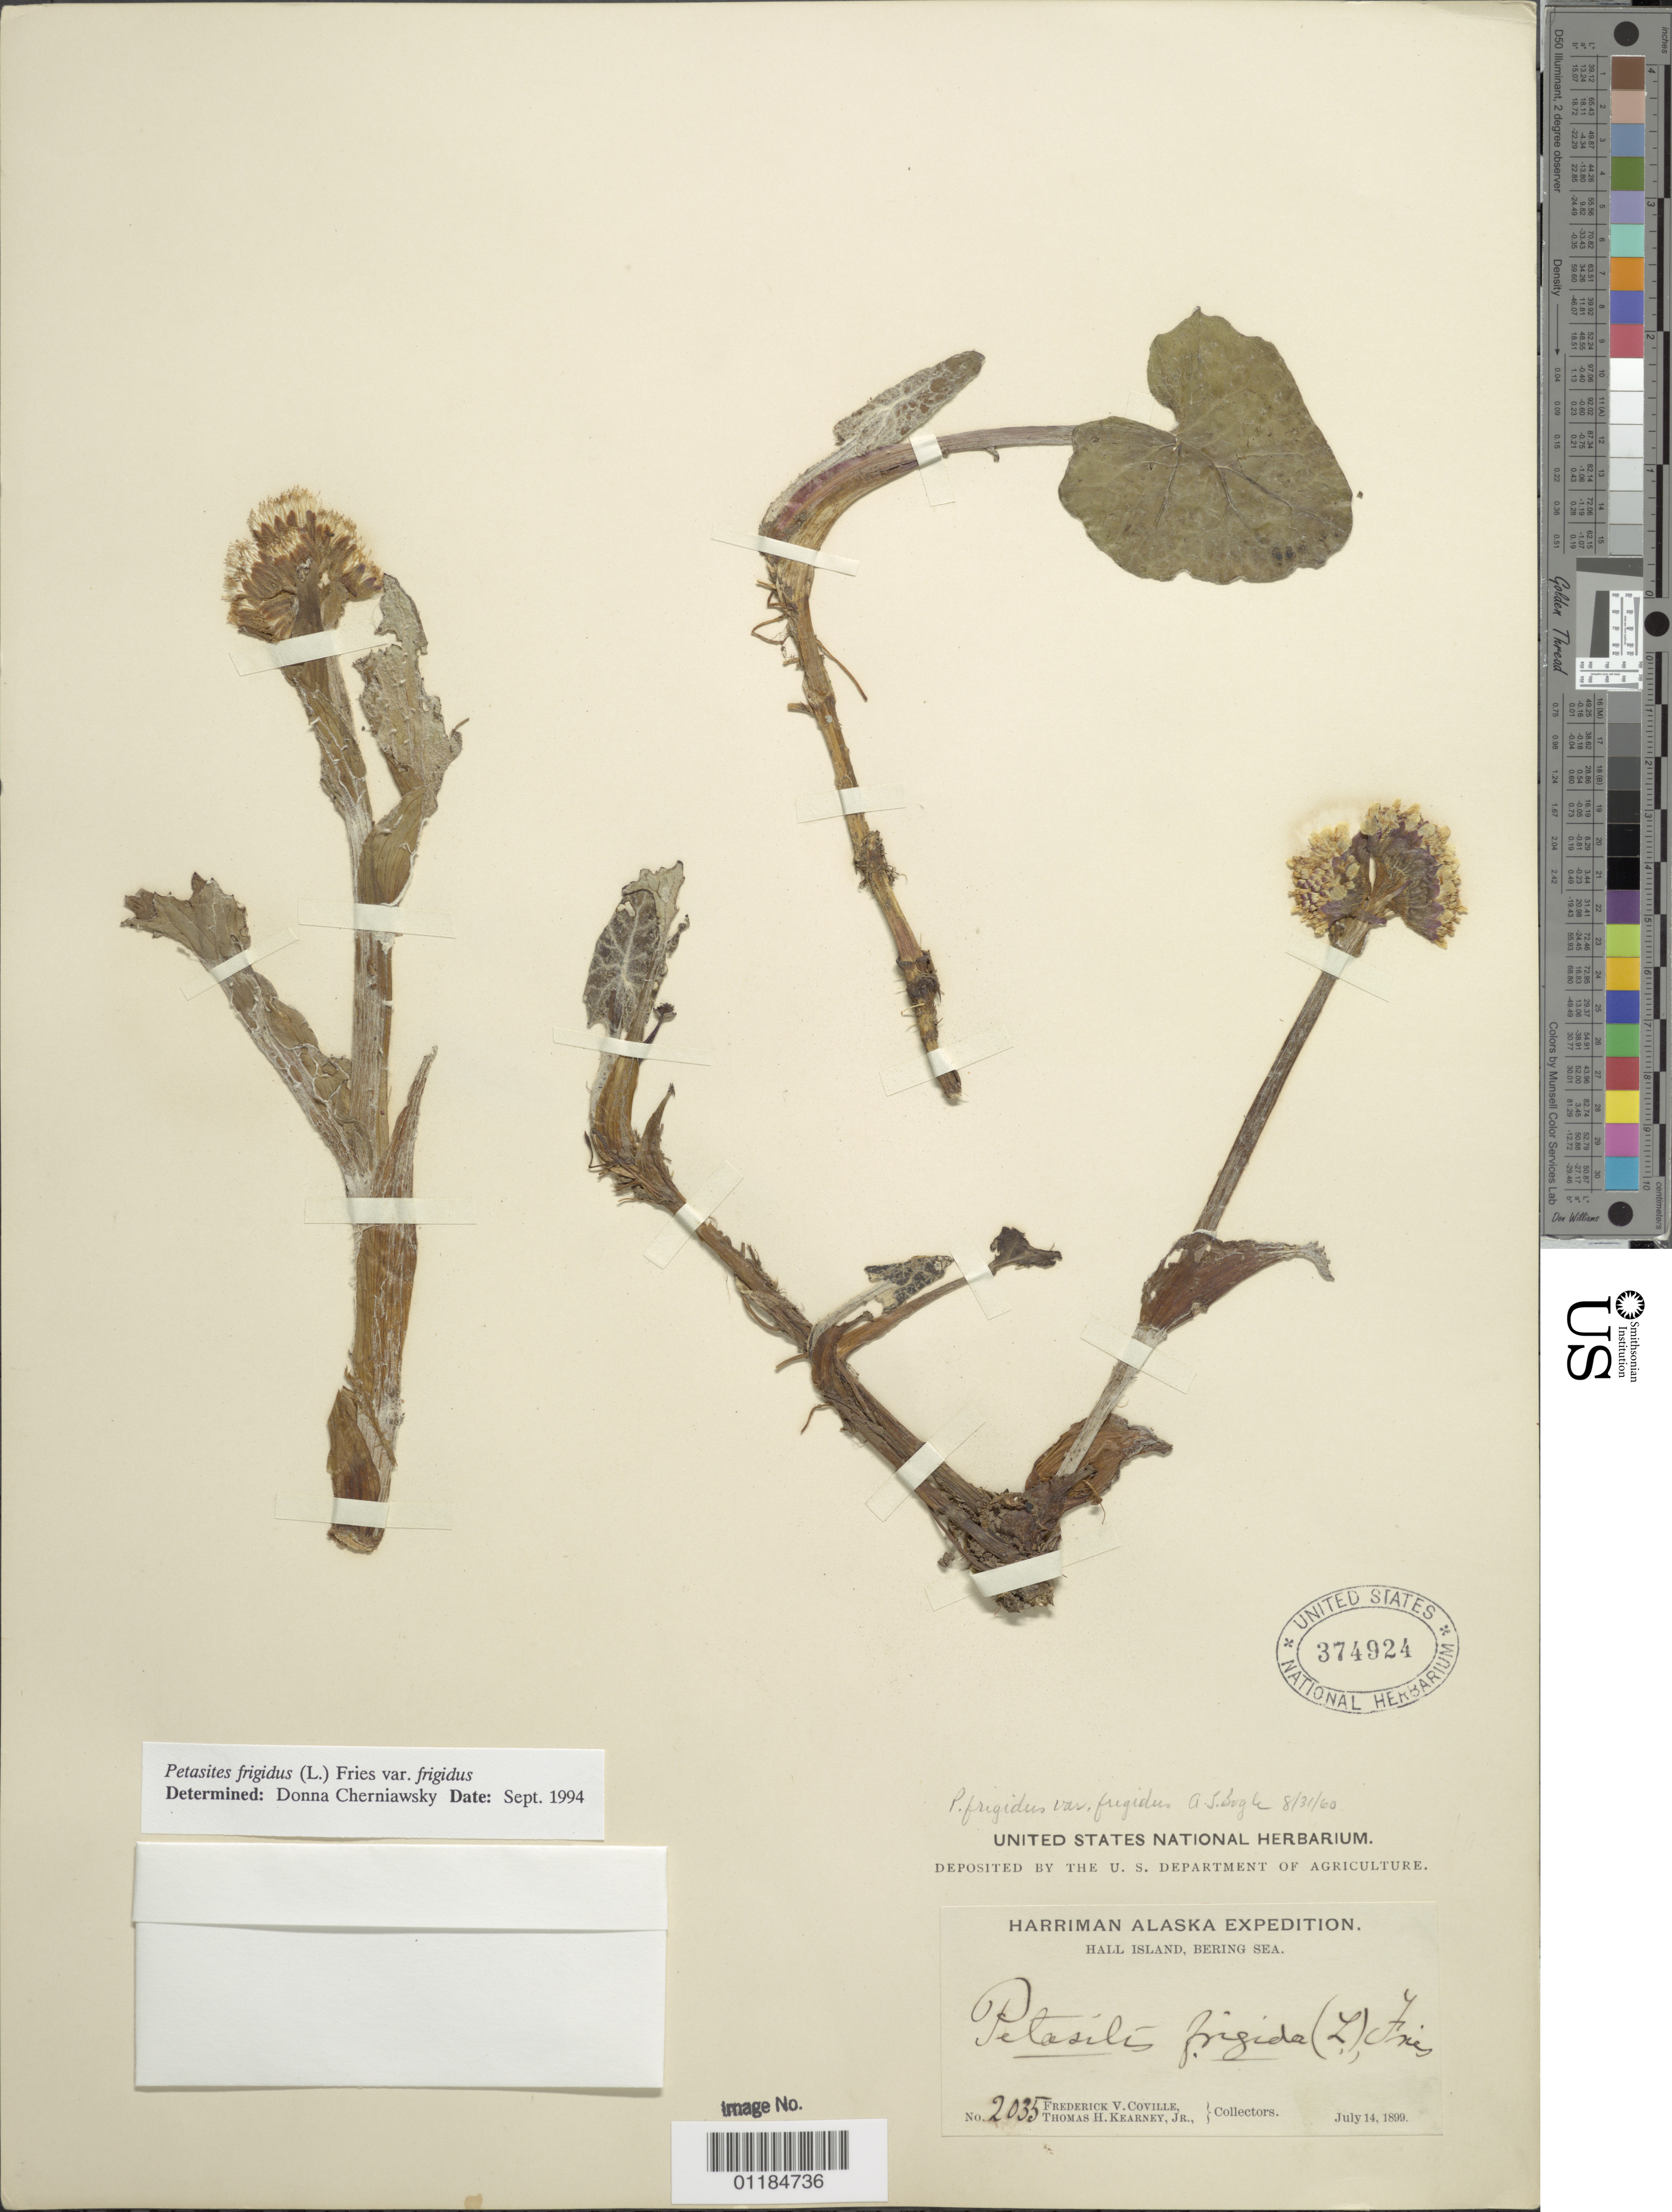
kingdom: Plantae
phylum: Tracheophyta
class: Magnoliopsida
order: Asterales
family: Asteraceae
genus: Petasites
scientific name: Petasites frigidus var. frigidus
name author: (L.) Fr.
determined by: Cherniawsky, Donna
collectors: F. V. Coville & T. H. Kearney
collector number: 2035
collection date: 1899-07-14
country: United States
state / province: Alaska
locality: Hall Island, Bering Sea.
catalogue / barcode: US 374924